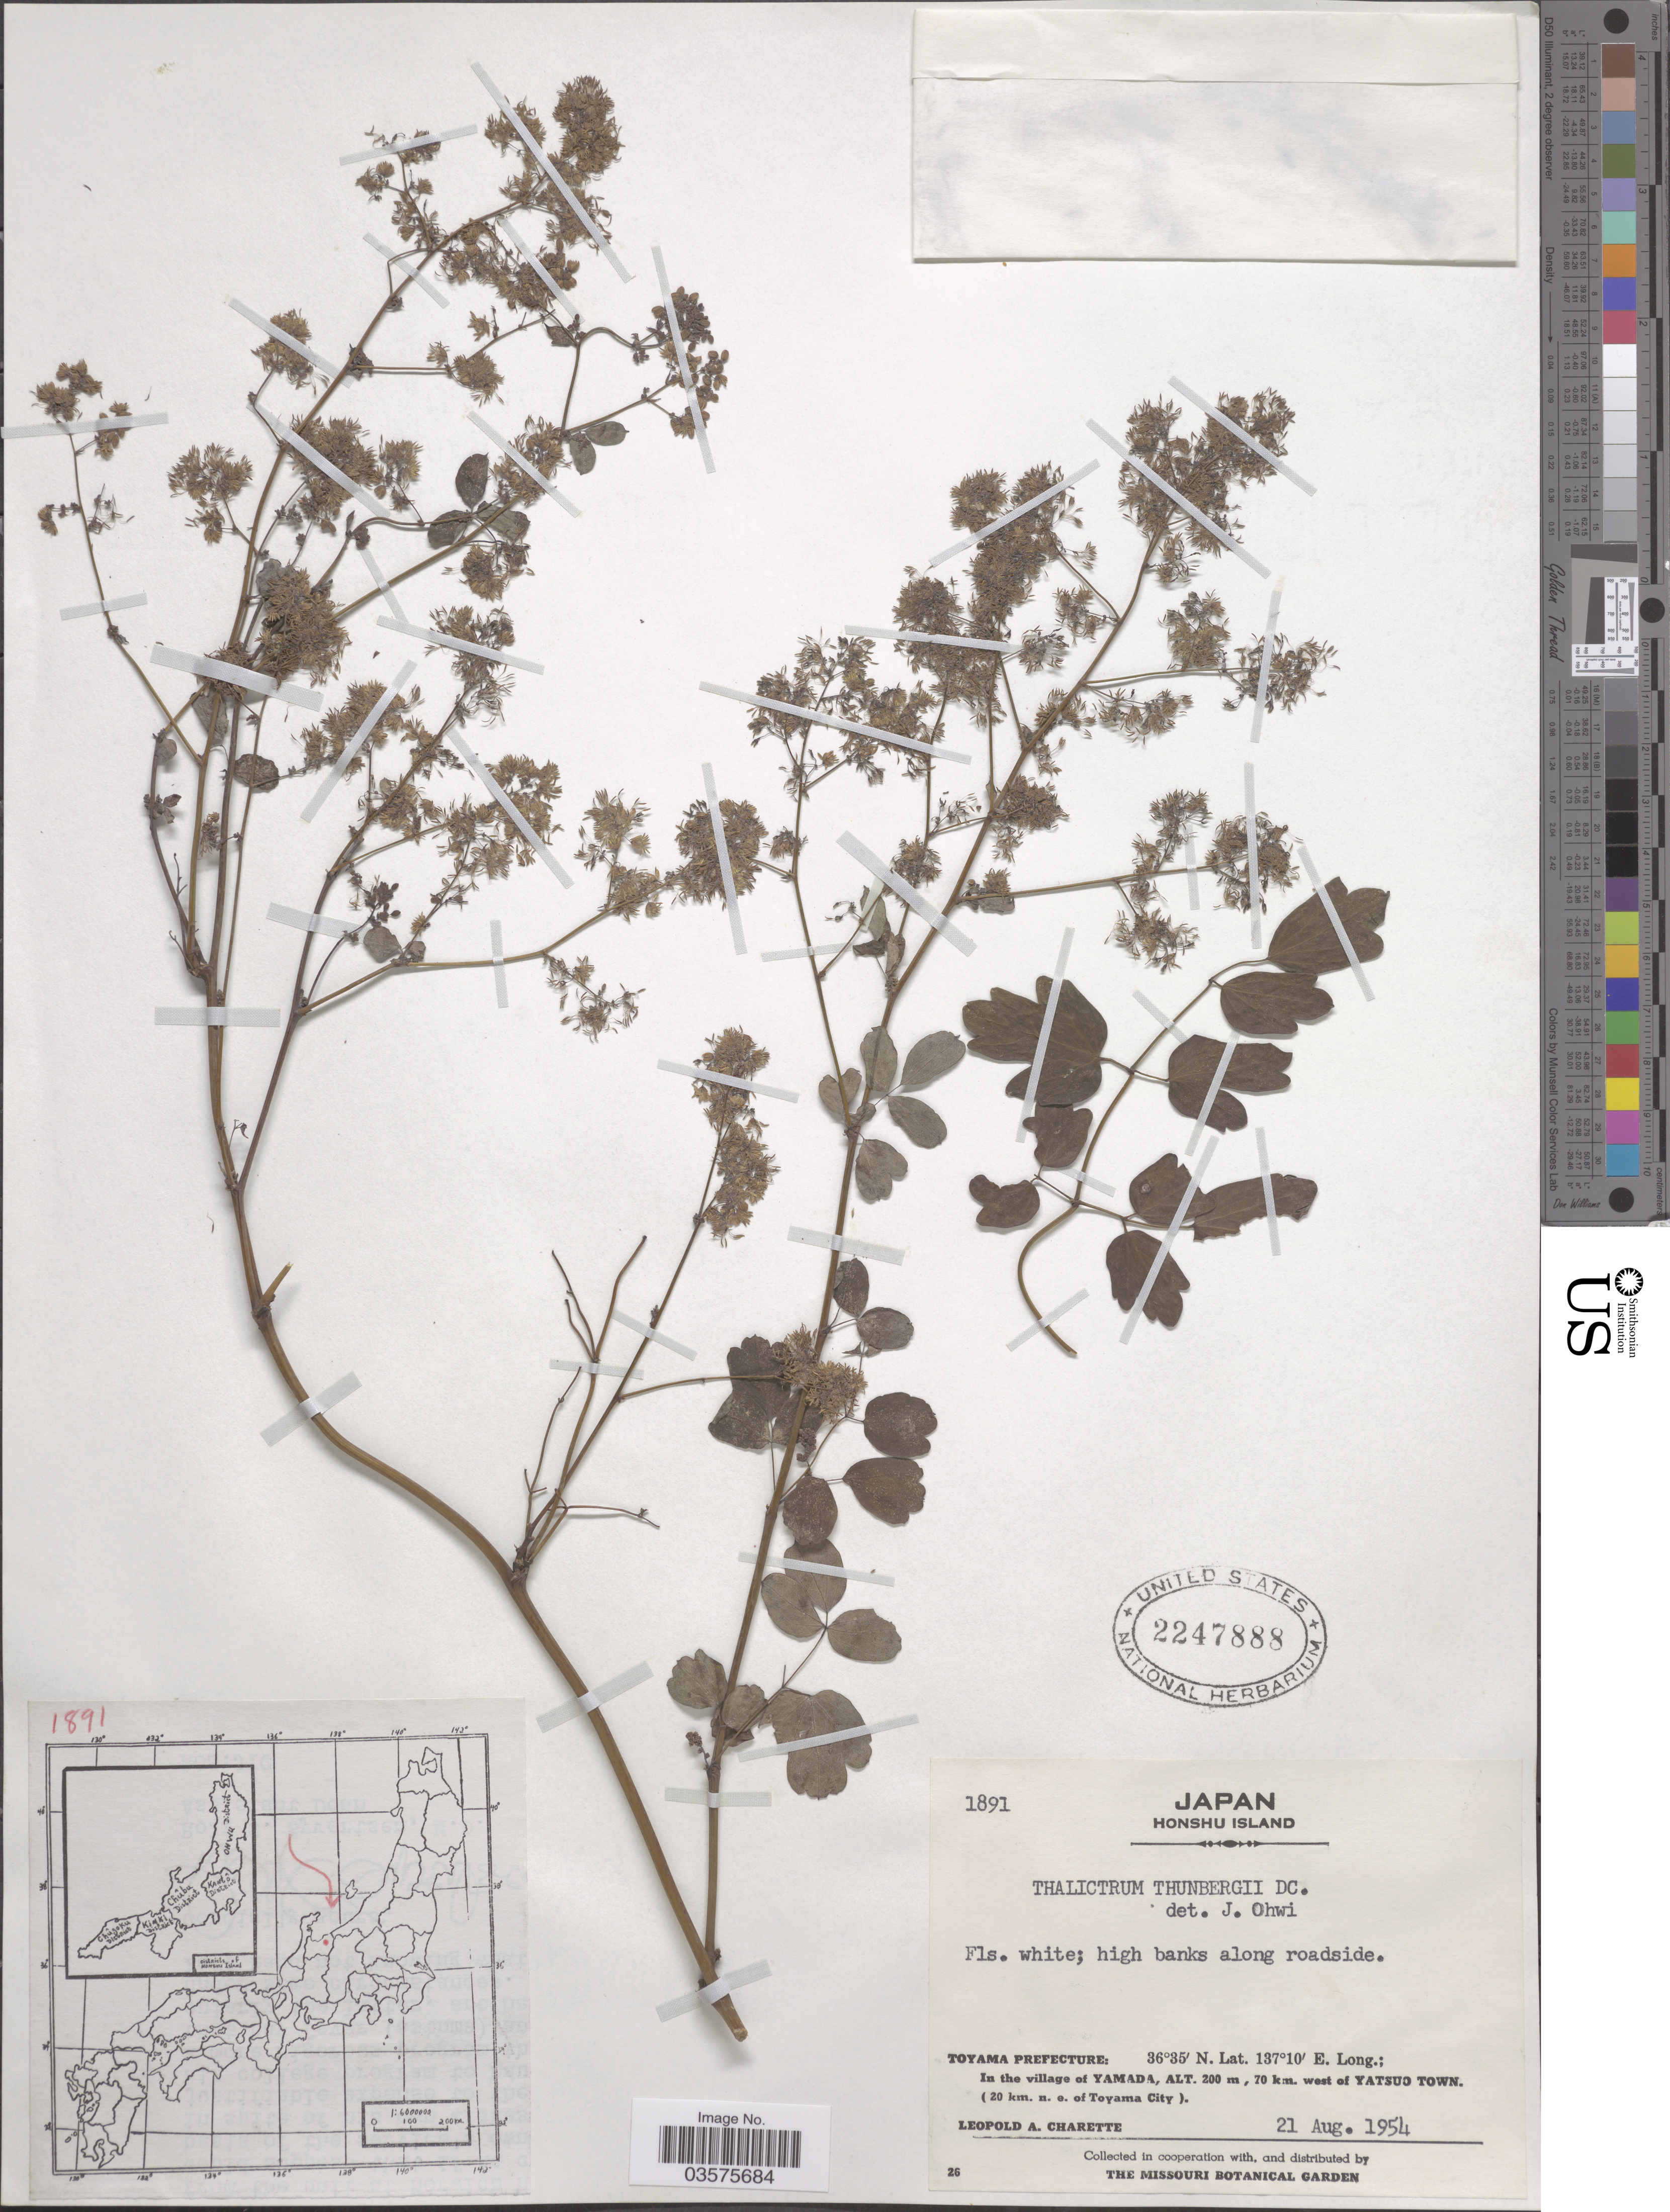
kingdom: Plantae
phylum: Tracheophyta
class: Magnoliopsida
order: Ranunculales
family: Ranunculaceae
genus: Thalictrum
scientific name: Thalictrum thunbergii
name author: DC.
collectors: L. A. Charette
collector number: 1891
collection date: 1954-08-21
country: Japan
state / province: Toyama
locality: Honshu Island. Toyama Prefecture: In the village of Yamada, 70 km. west of Yatsuo Town. (20 km. n.e. of Toyama City).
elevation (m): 200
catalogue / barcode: US 2247888